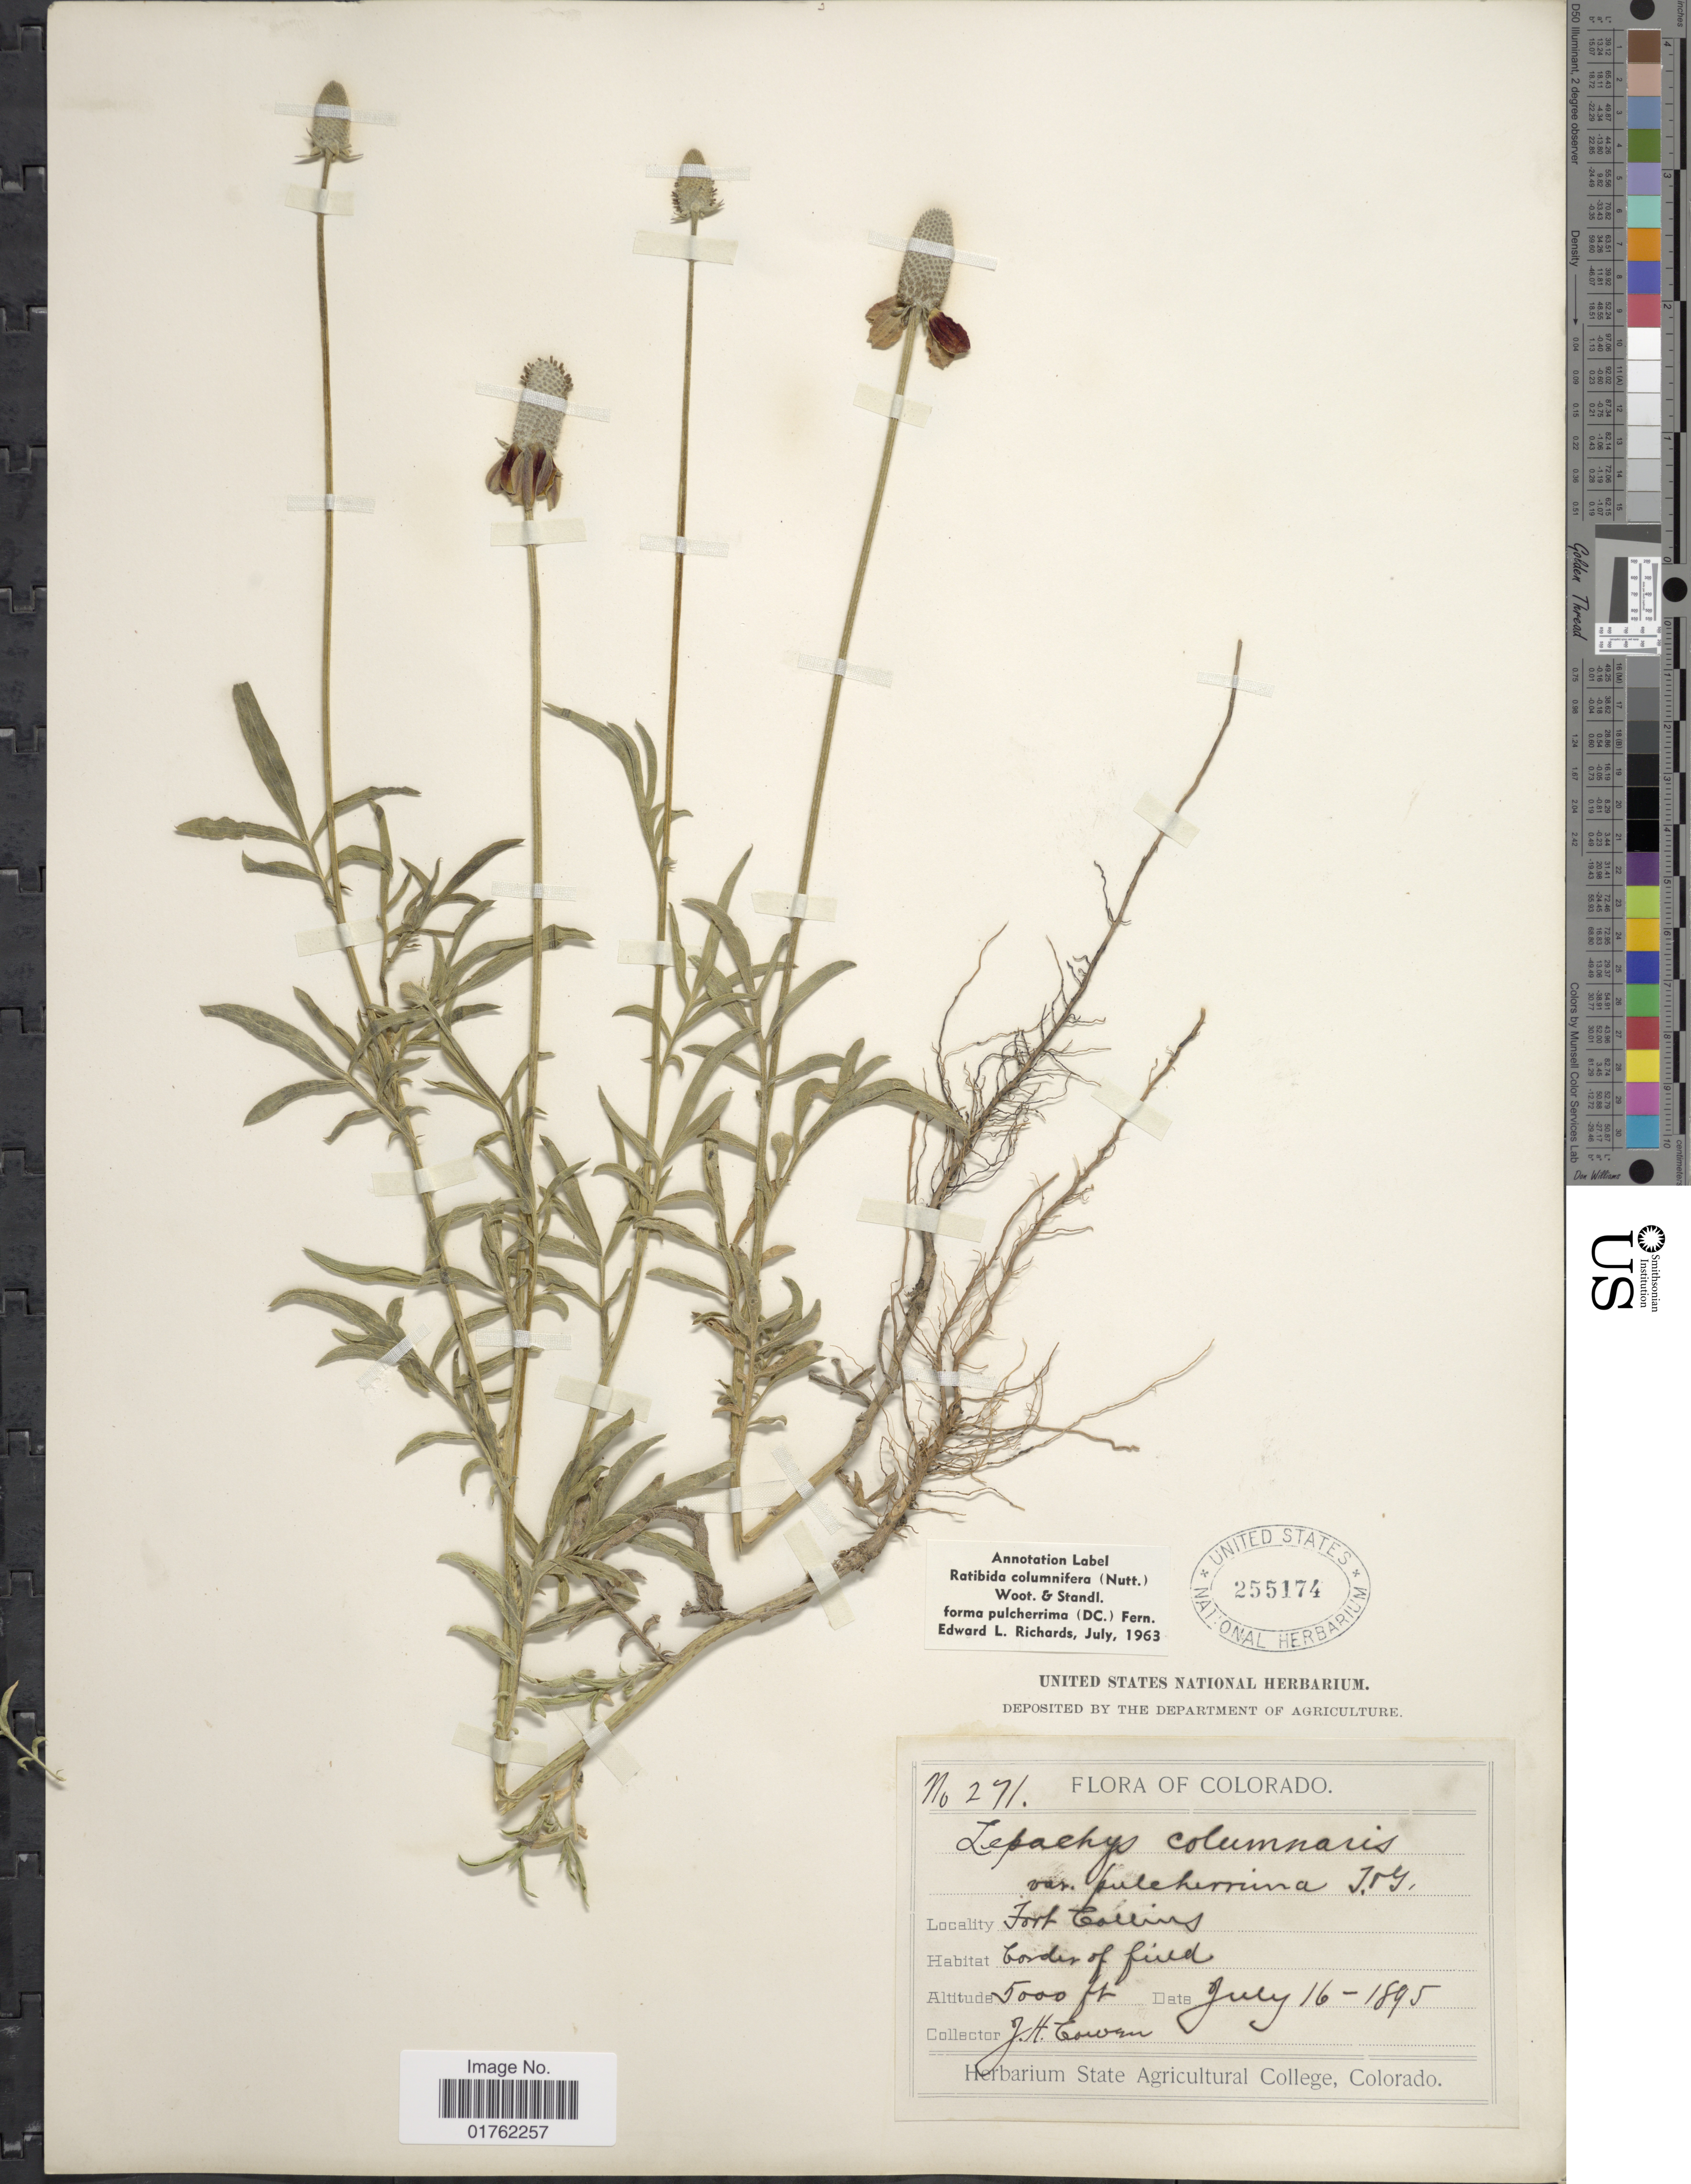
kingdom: Plantae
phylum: Tracheophyta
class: Magnoliopsida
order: Asterales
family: Asteraceae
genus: Ratibida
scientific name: Ratibida columnaris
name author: (Pursh) D. Don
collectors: J. H. Cowen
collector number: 271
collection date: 1895-07-16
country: United States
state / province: Colorado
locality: Fort Collins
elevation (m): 1524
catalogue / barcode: US 255174